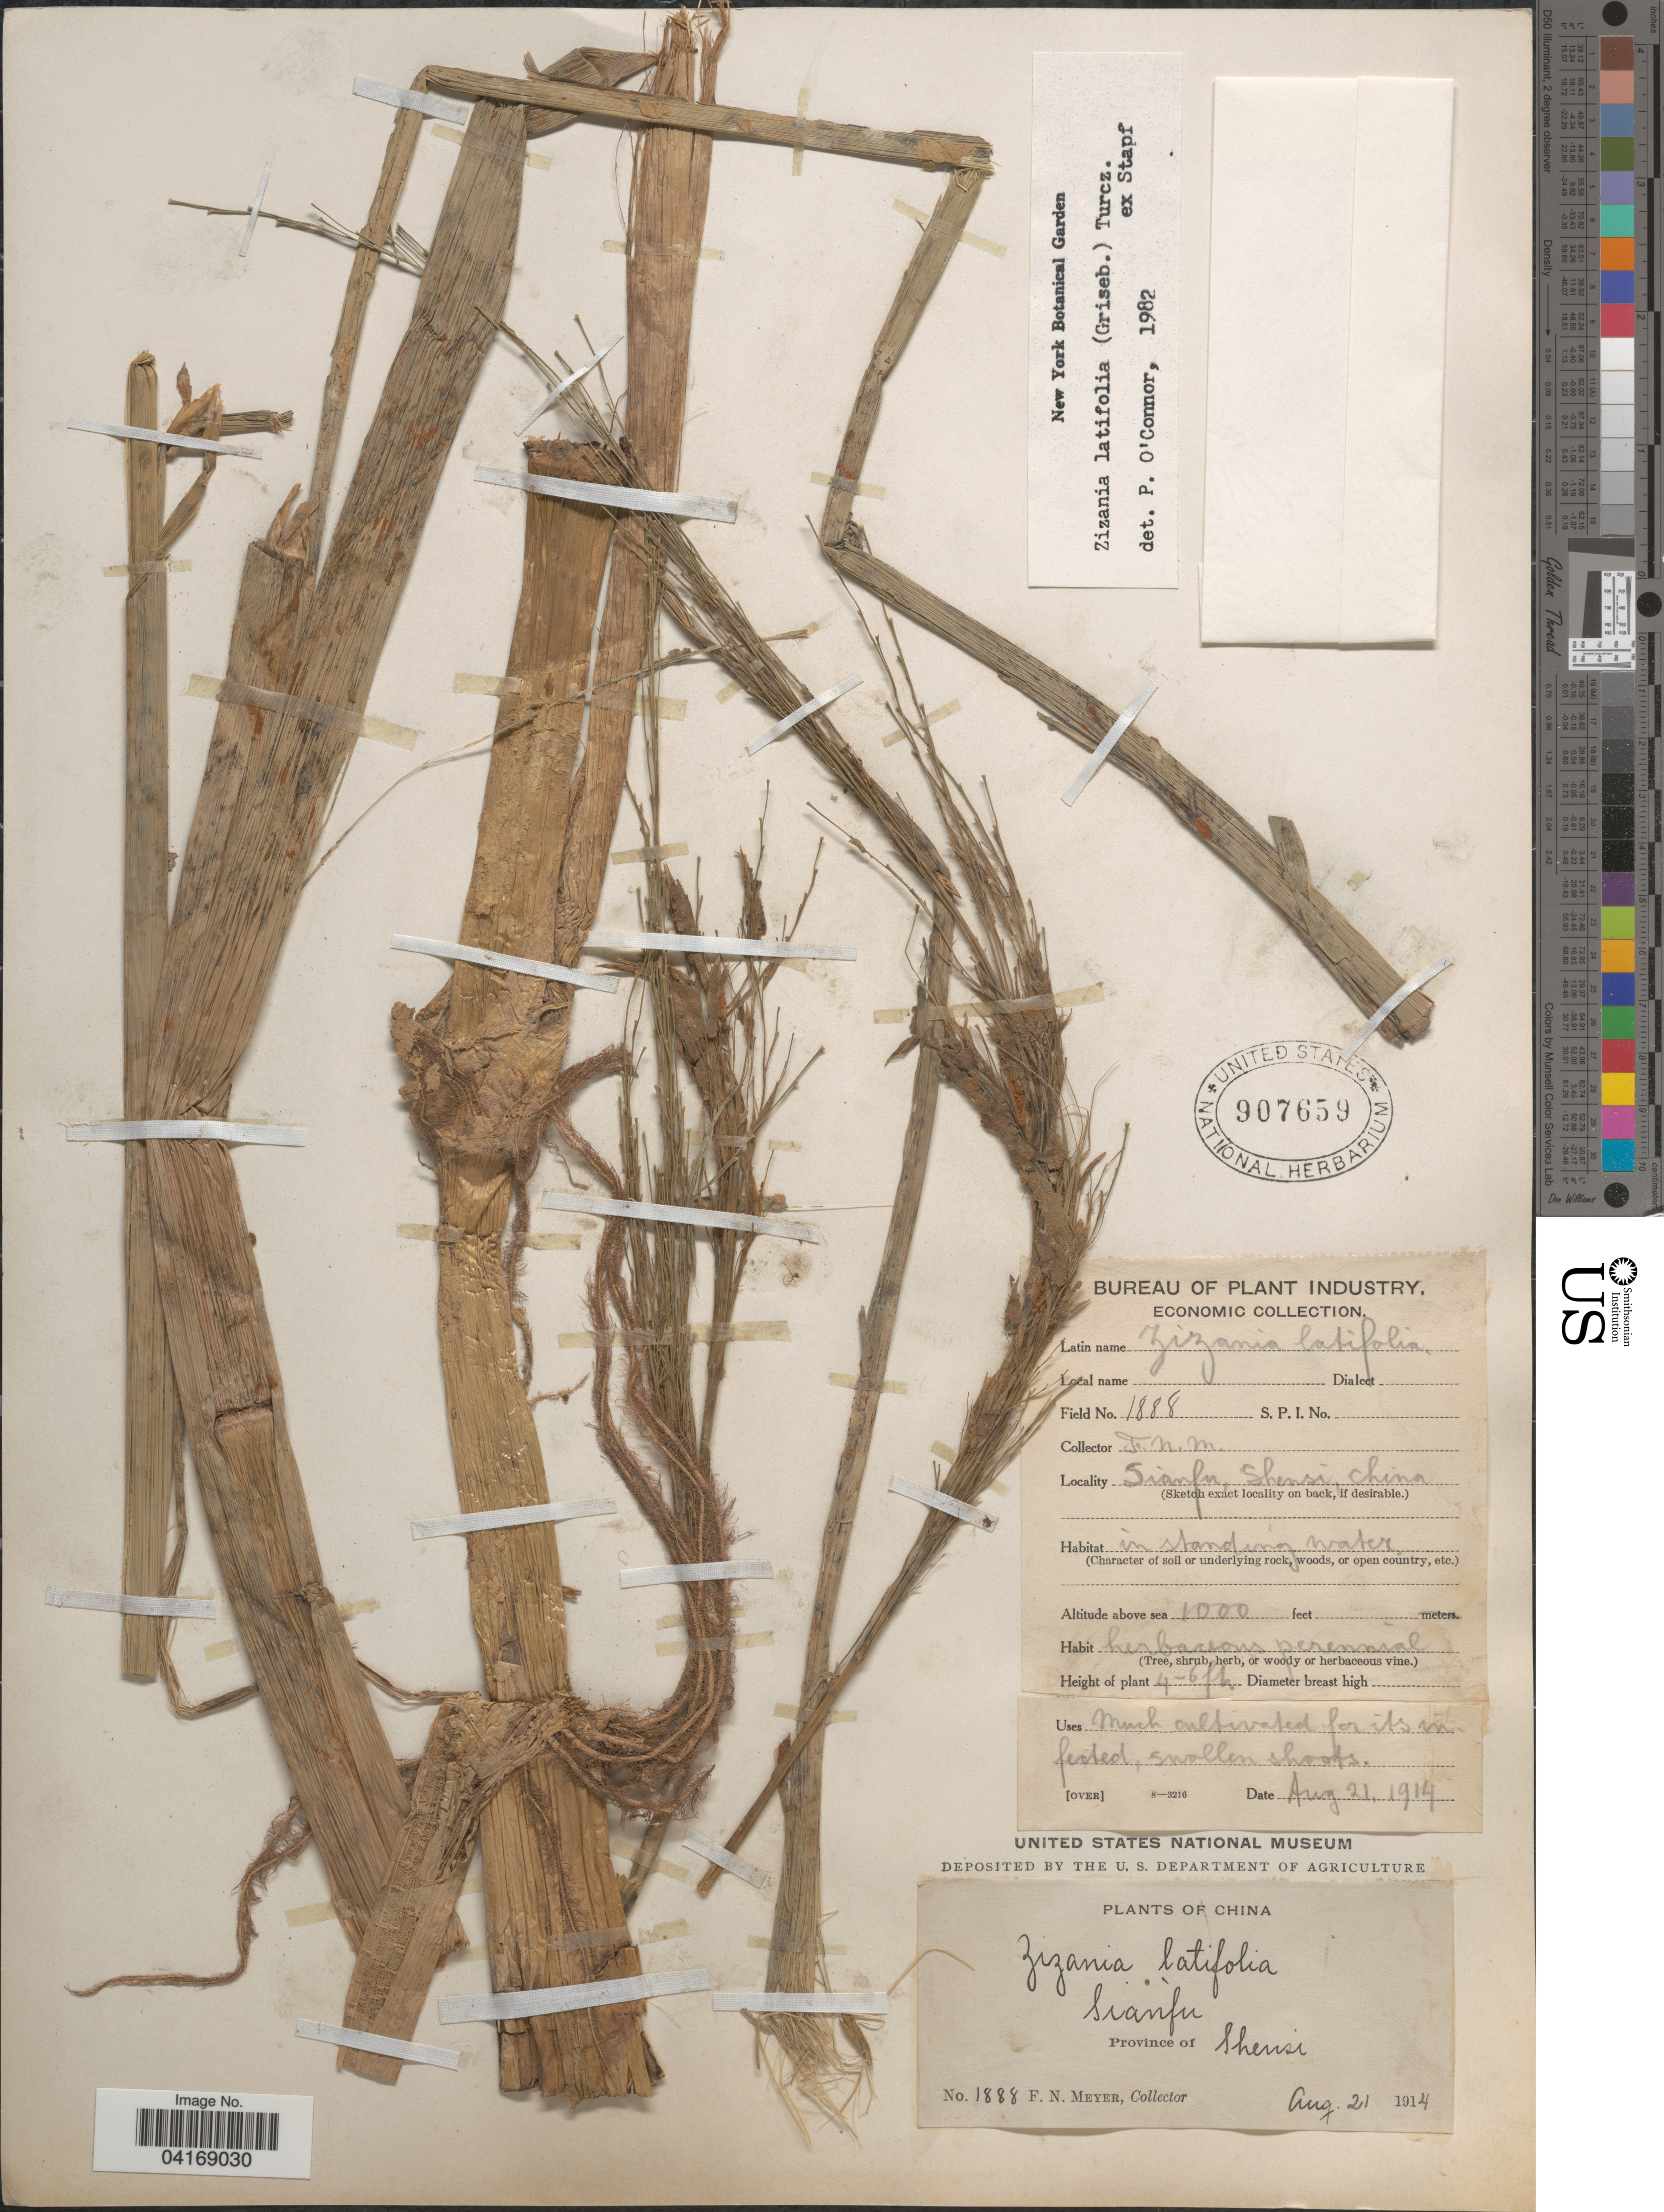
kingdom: Plantae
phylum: Tracheophyta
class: Liliopsida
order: Poales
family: Poaceae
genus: Zizania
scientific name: Zizania latifolia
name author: (Griseb.) Stapf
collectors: F. N. Meyer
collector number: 1888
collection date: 1914-08-21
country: China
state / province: Shaanxi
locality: Sianfu, Province of Shensi.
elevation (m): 305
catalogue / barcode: US 907659